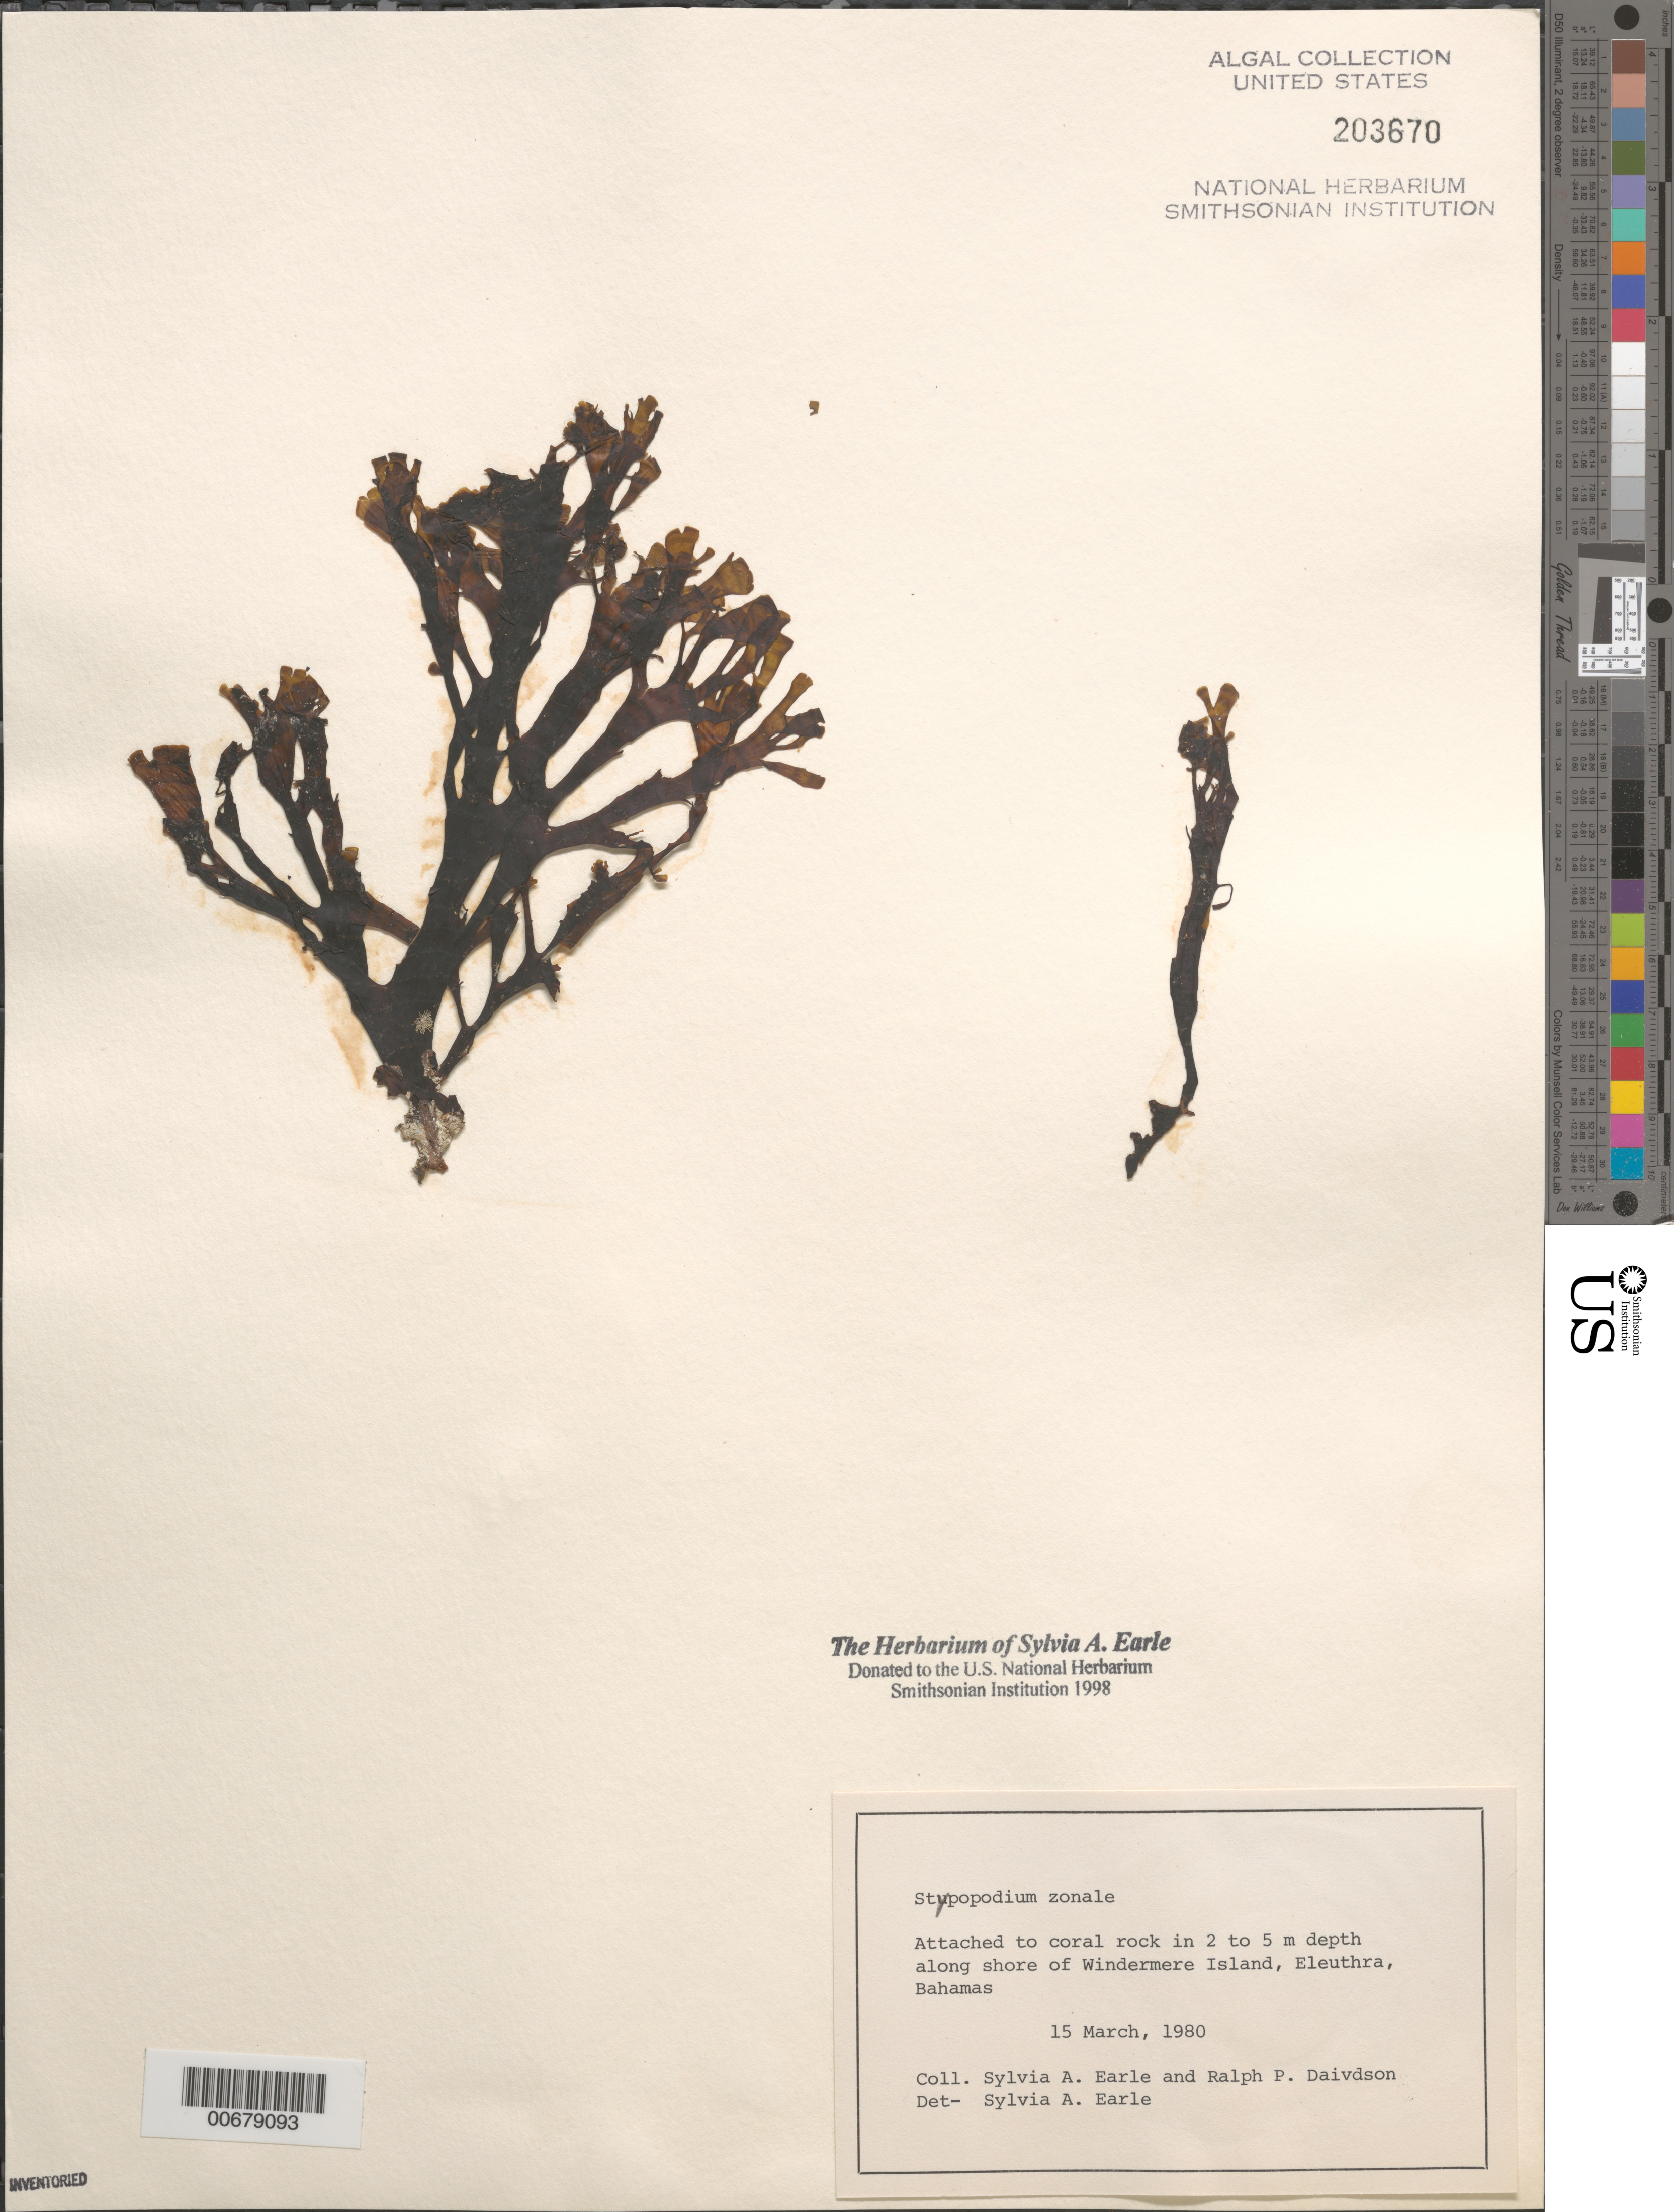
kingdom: Chromista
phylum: Ochrophyta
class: Phaeophyceae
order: Dictyotales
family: Dictyotaceae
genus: Stypopodium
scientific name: Stypopodium zonale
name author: (J.V.Lamouroux) Papenf.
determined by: Earle, S. A.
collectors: S. A. Earle & R. Davidson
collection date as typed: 15 Mar 1980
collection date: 1980-03-15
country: Bahamas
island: Eleuthera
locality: Windermere Island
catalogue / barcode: US 203670